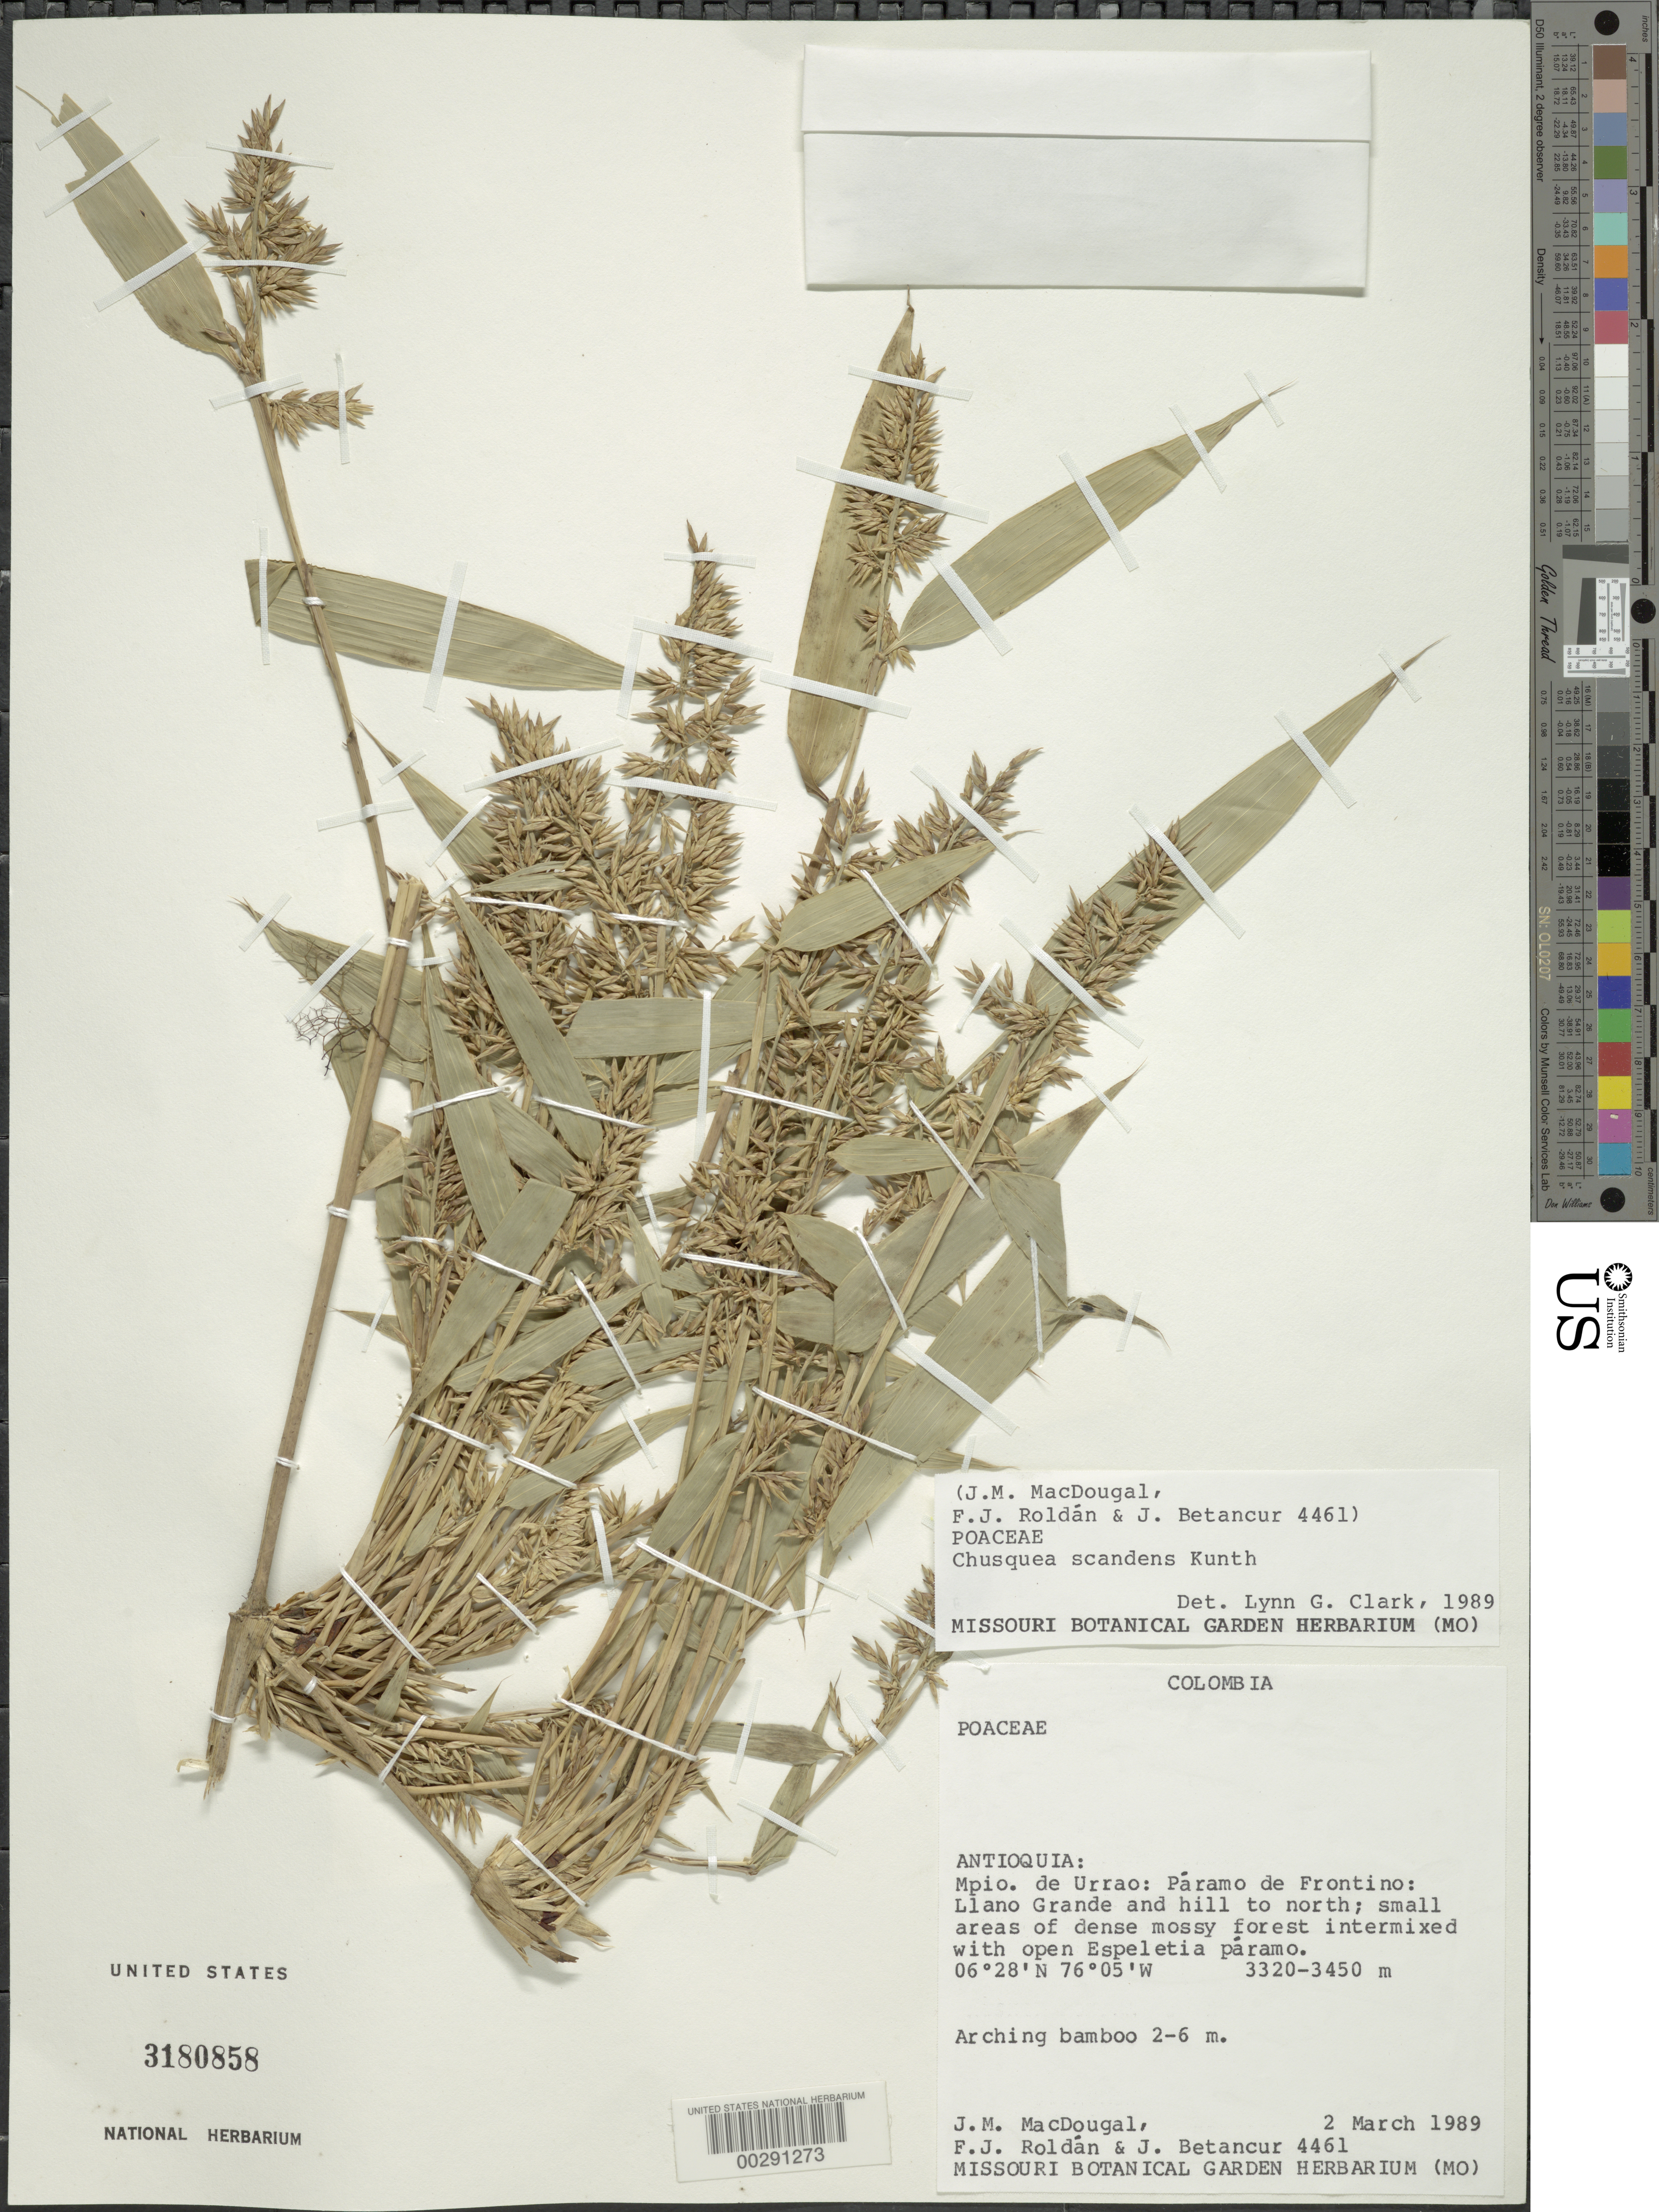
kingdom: Plantae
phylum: Tracheophyta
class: Liliopsida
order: Poales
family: Poaceae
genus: Chusquea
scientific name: Chusquea scandens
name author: Kunth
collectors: J. M. MacDougal, F. J. Roldán & J. C. Betancur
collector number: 4461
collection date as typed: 02 Mar 1989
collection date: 1989-03-02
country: Colombia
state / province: Antioquia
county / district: Urrao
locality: Mun. de Urrao, Paramo de Frontino; Llano Grande and hill to north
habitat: Dense mossy forest intermixed with open paramo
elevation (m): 3320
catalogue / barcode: US 3180858